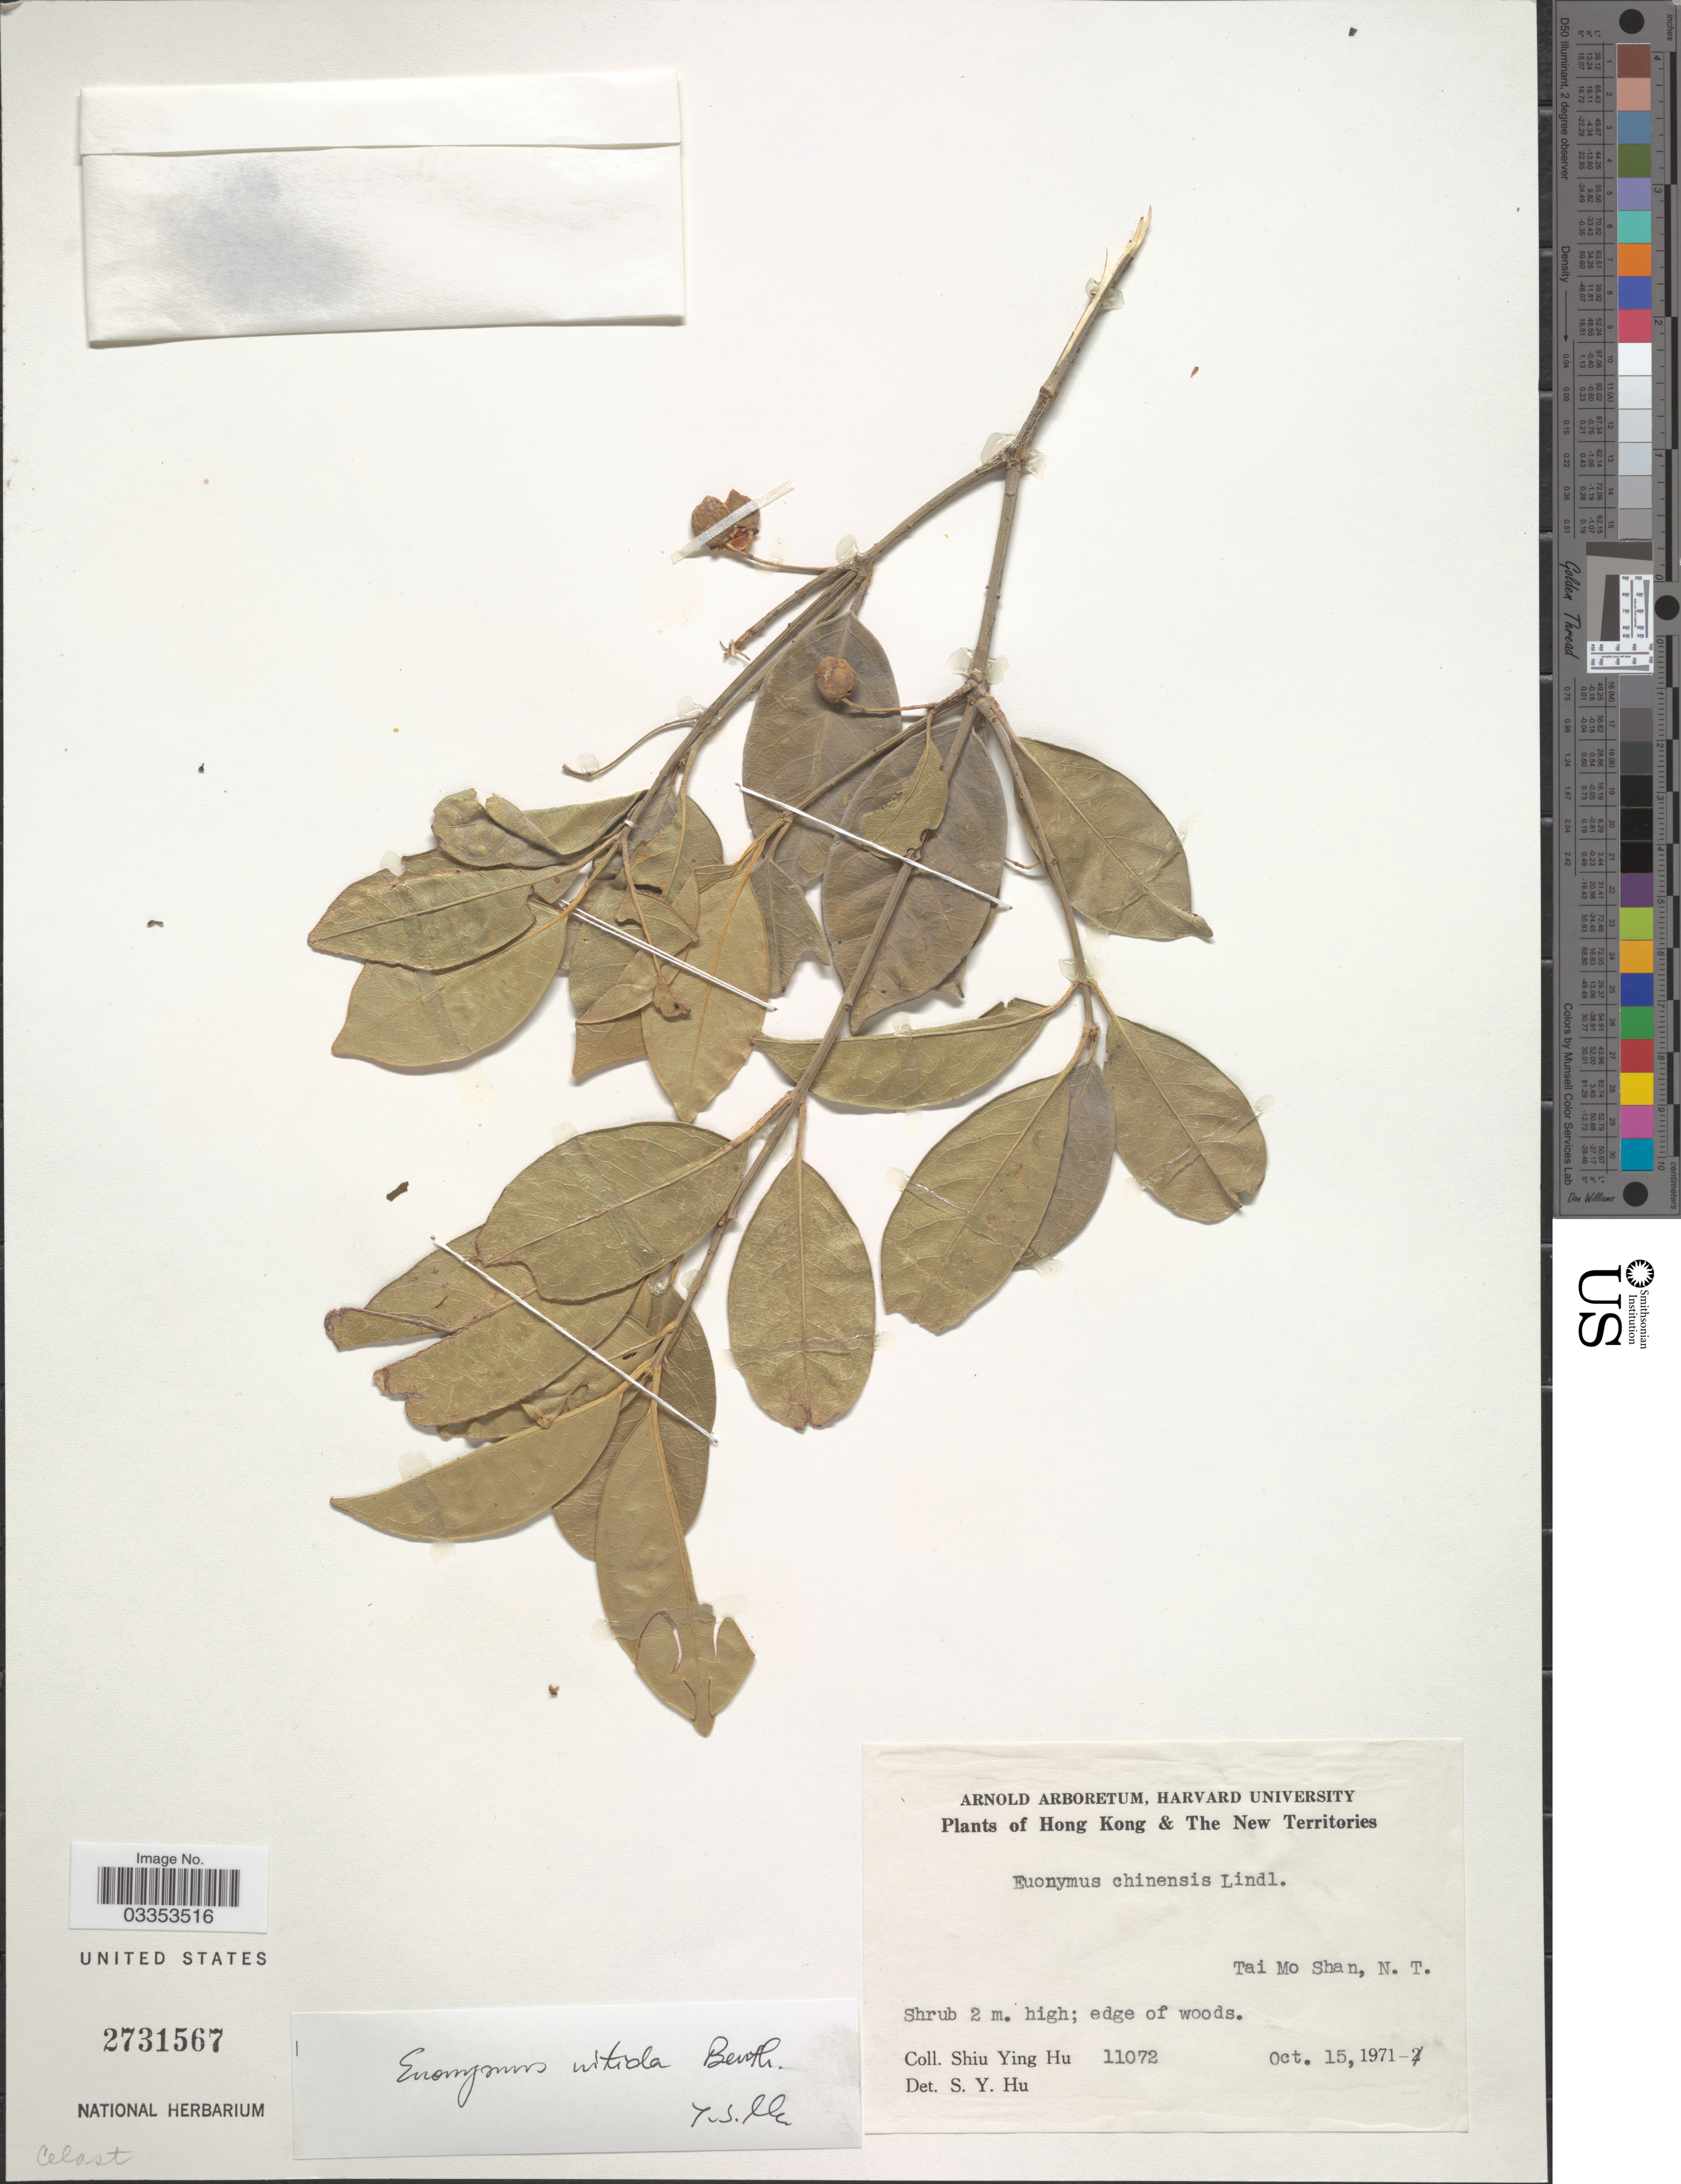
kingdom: Plantae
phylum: Tracheophyta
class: Magnoliopsida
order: Celastrales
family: Celastraceae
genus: Euonymus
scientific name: Euonymus nitidus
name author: Benth.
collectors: S. Y. Hu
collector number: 11072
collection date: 1971-10-15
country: China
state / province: Hong Kong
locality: The New Territories. Tai Mo Shan.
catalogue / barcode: US 2731567